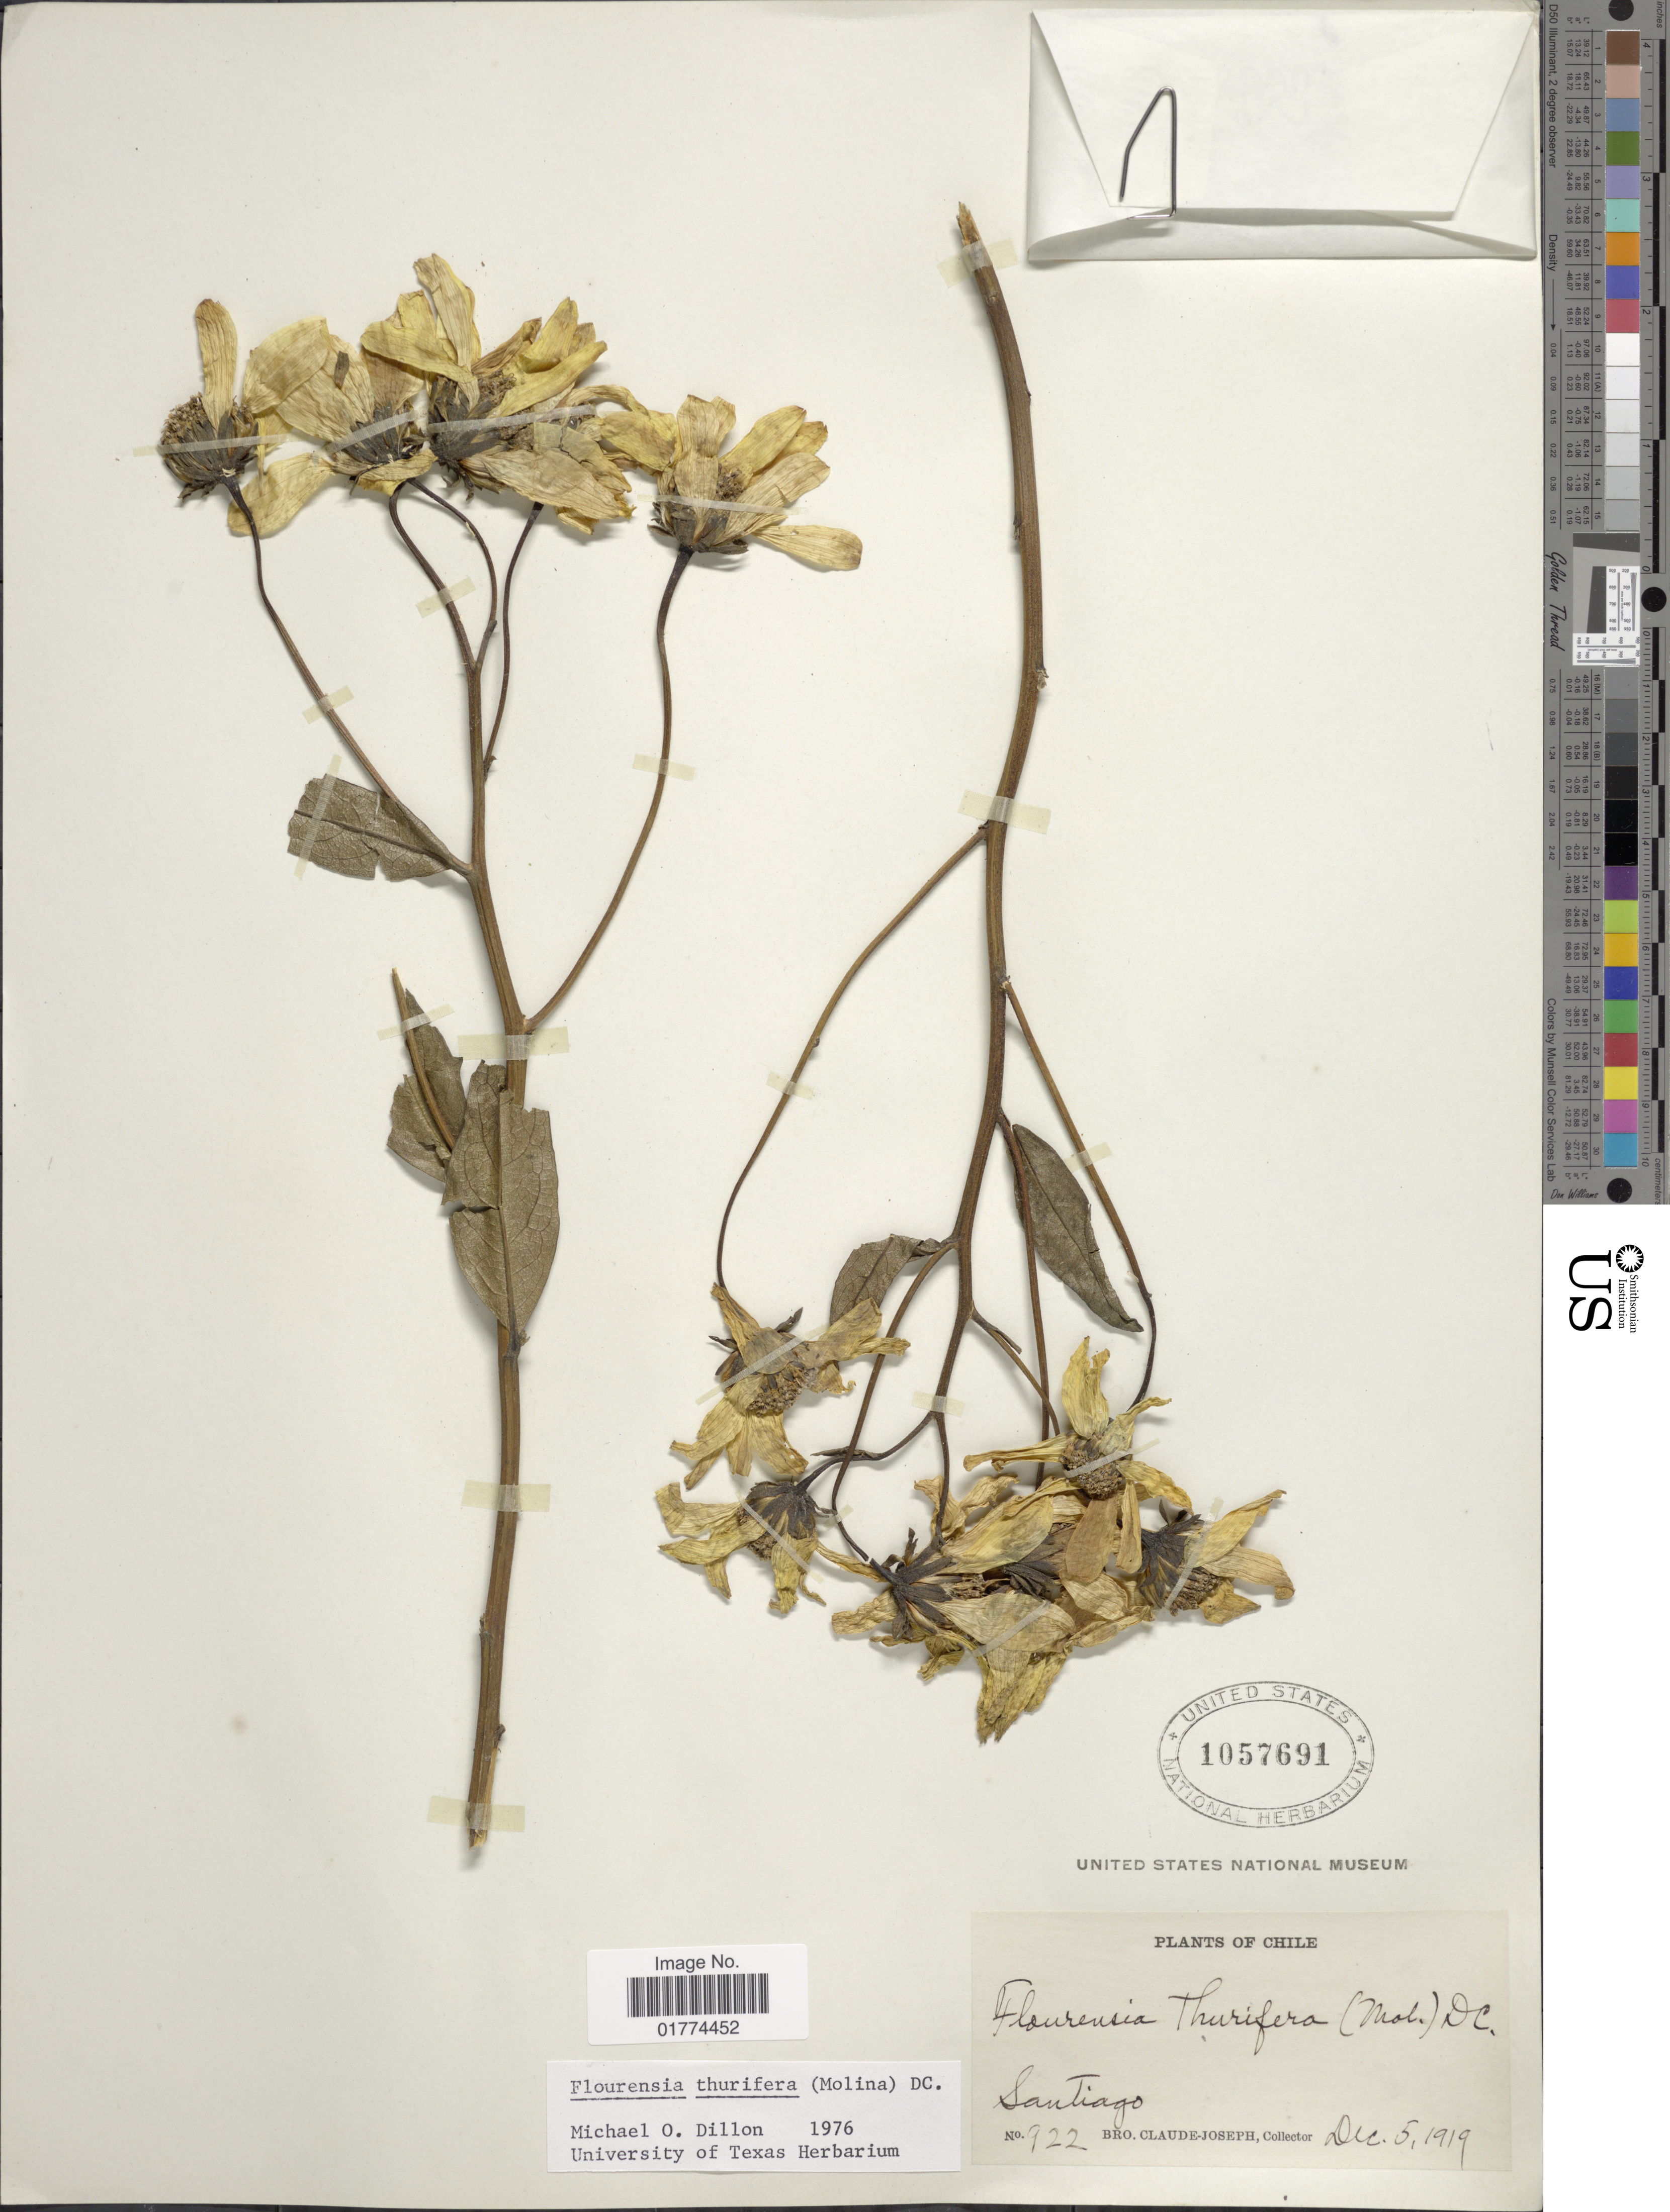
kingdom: Plantae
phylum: Tracheophyta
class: Magnoliopsida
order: Asterales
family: Asteraceae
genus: Flourensia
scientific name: Flourensia thurifera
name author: (Molina) DC.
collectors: Bro. Claude-Joseph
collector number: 922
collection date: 1919-12-05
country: Chile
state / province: Región Metropolitana (RM)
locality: Santiago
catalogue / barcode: US 1057691